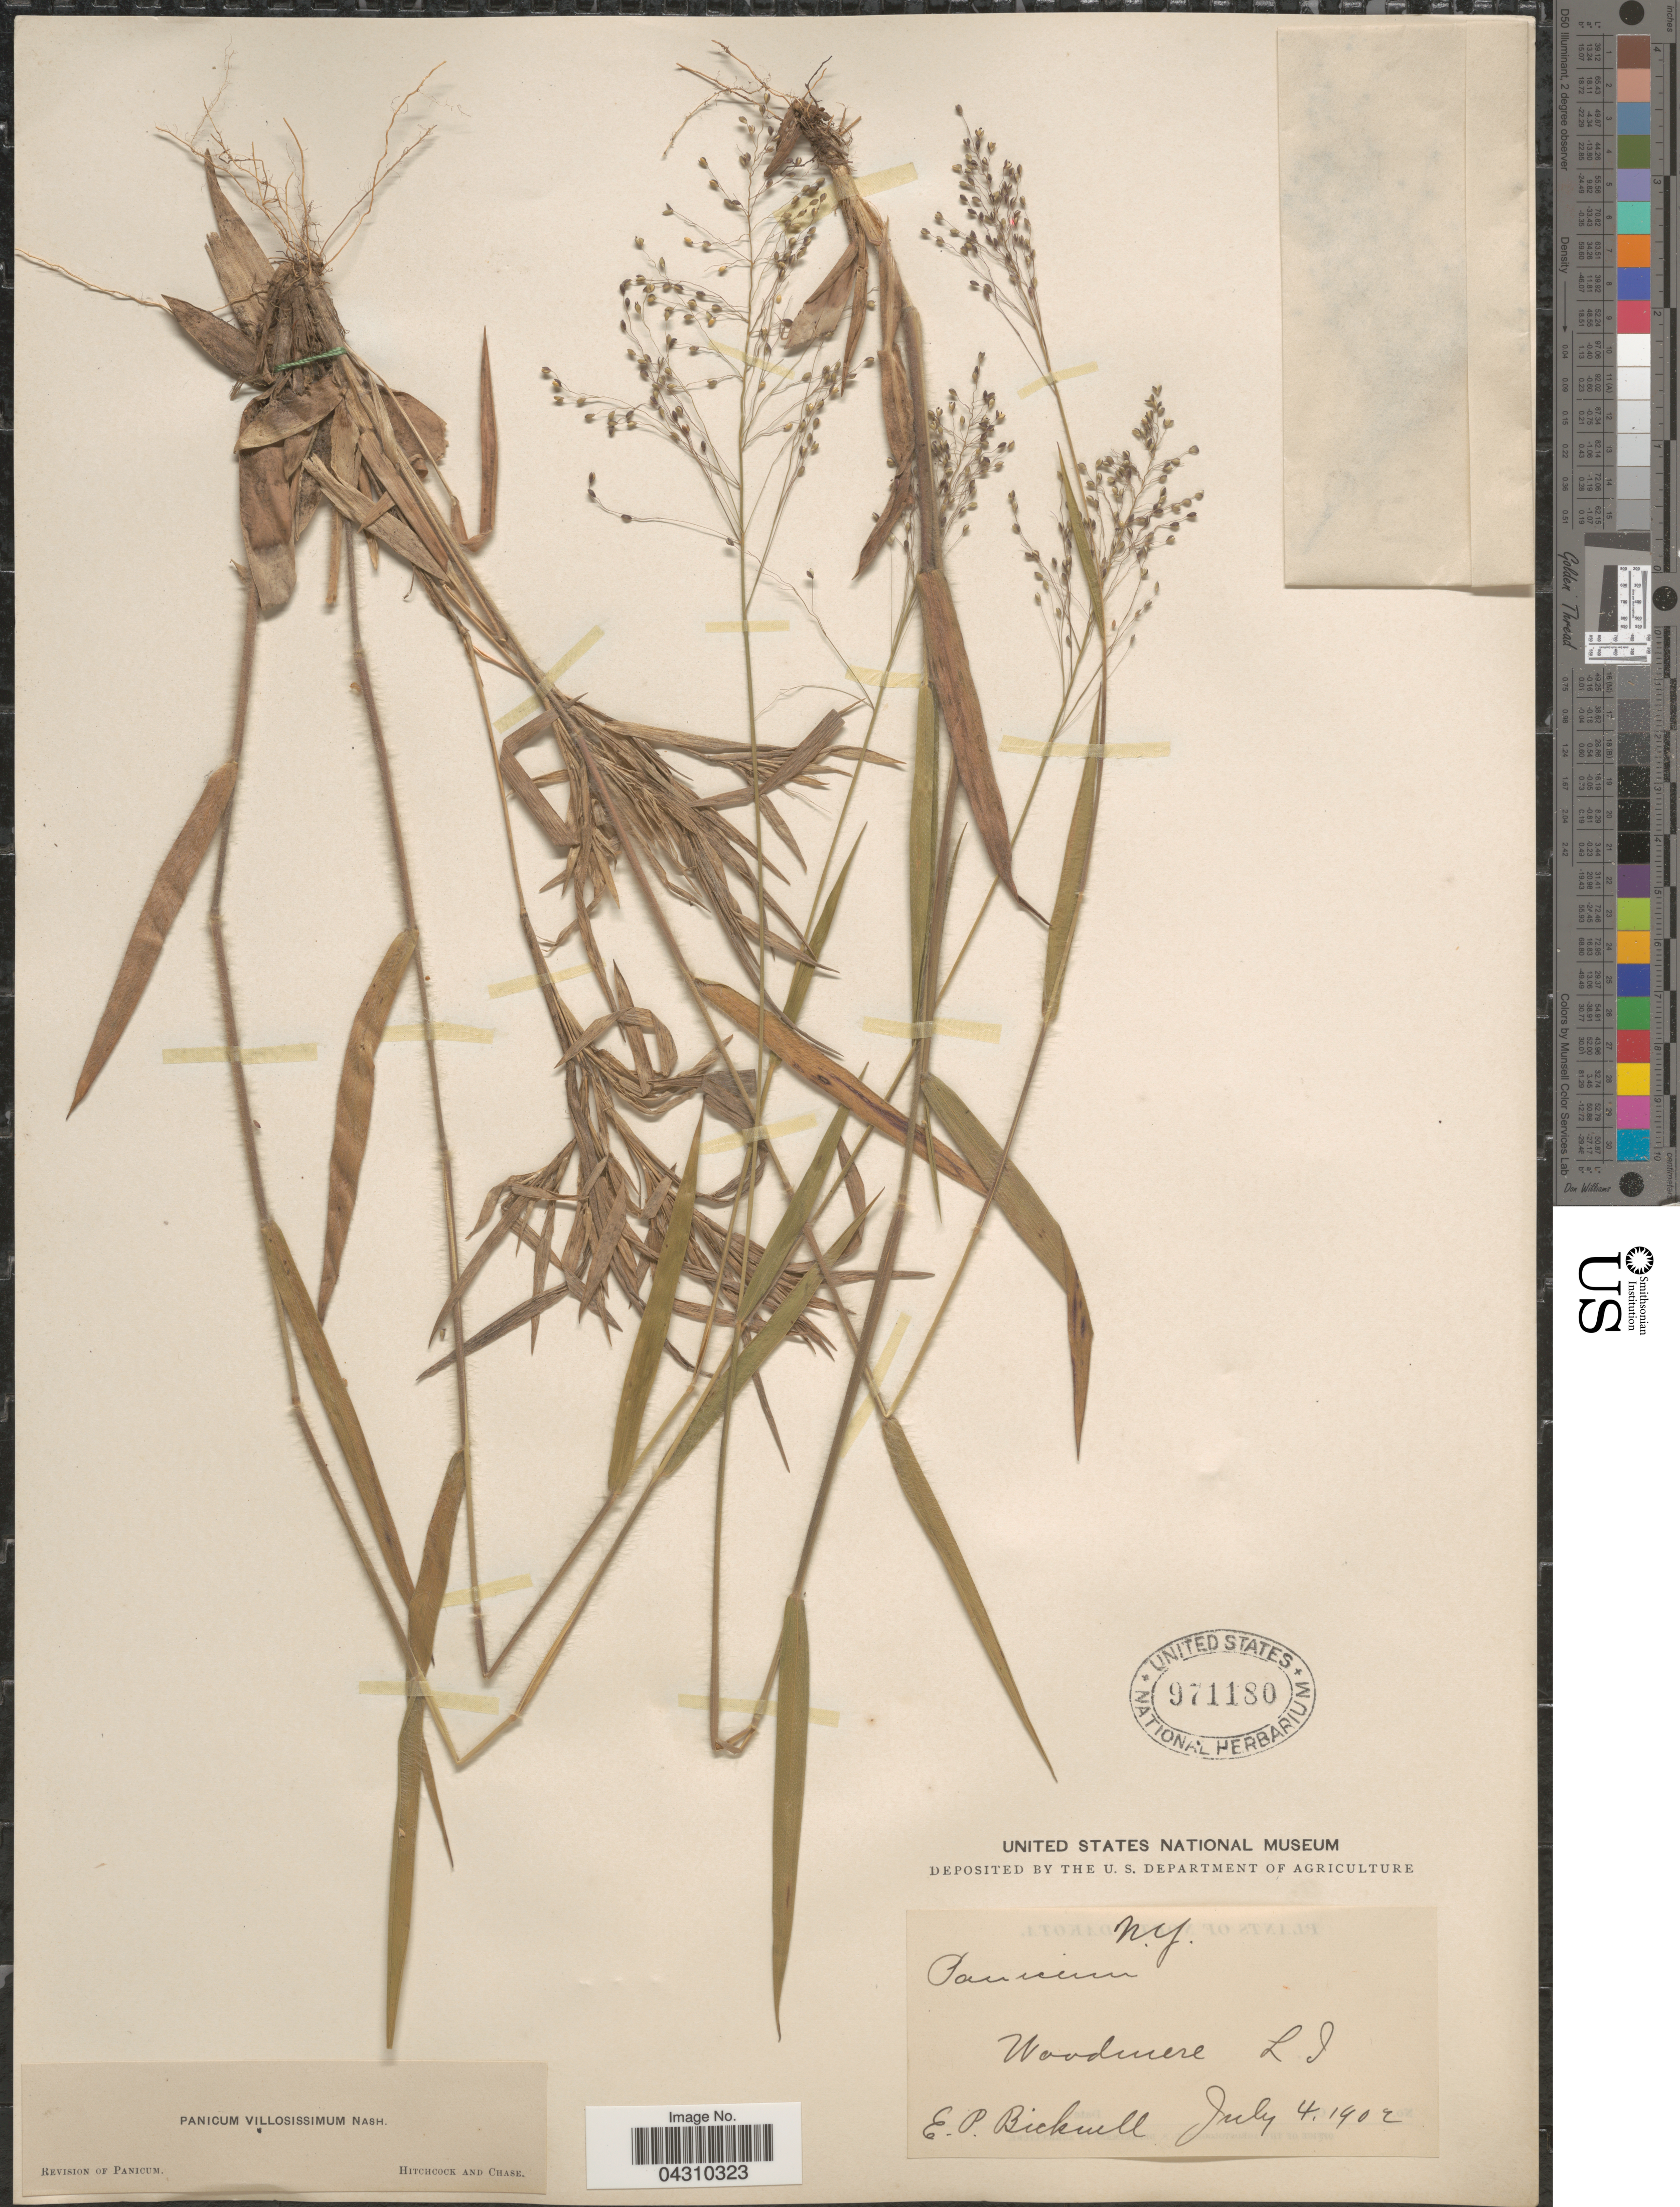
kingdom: Plantae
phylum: Tracheophyta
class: Liliopsida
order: Poales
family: Poaceae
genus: Dichanthelium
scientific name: Dichanthelium acuminatum var. acuminatum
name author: (Sw.) Gould & C.A. Clark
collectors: E. P. Bicknell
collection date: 1902-07-04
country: United States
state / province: New York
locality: Woodmere L I.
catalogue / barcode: US 971180